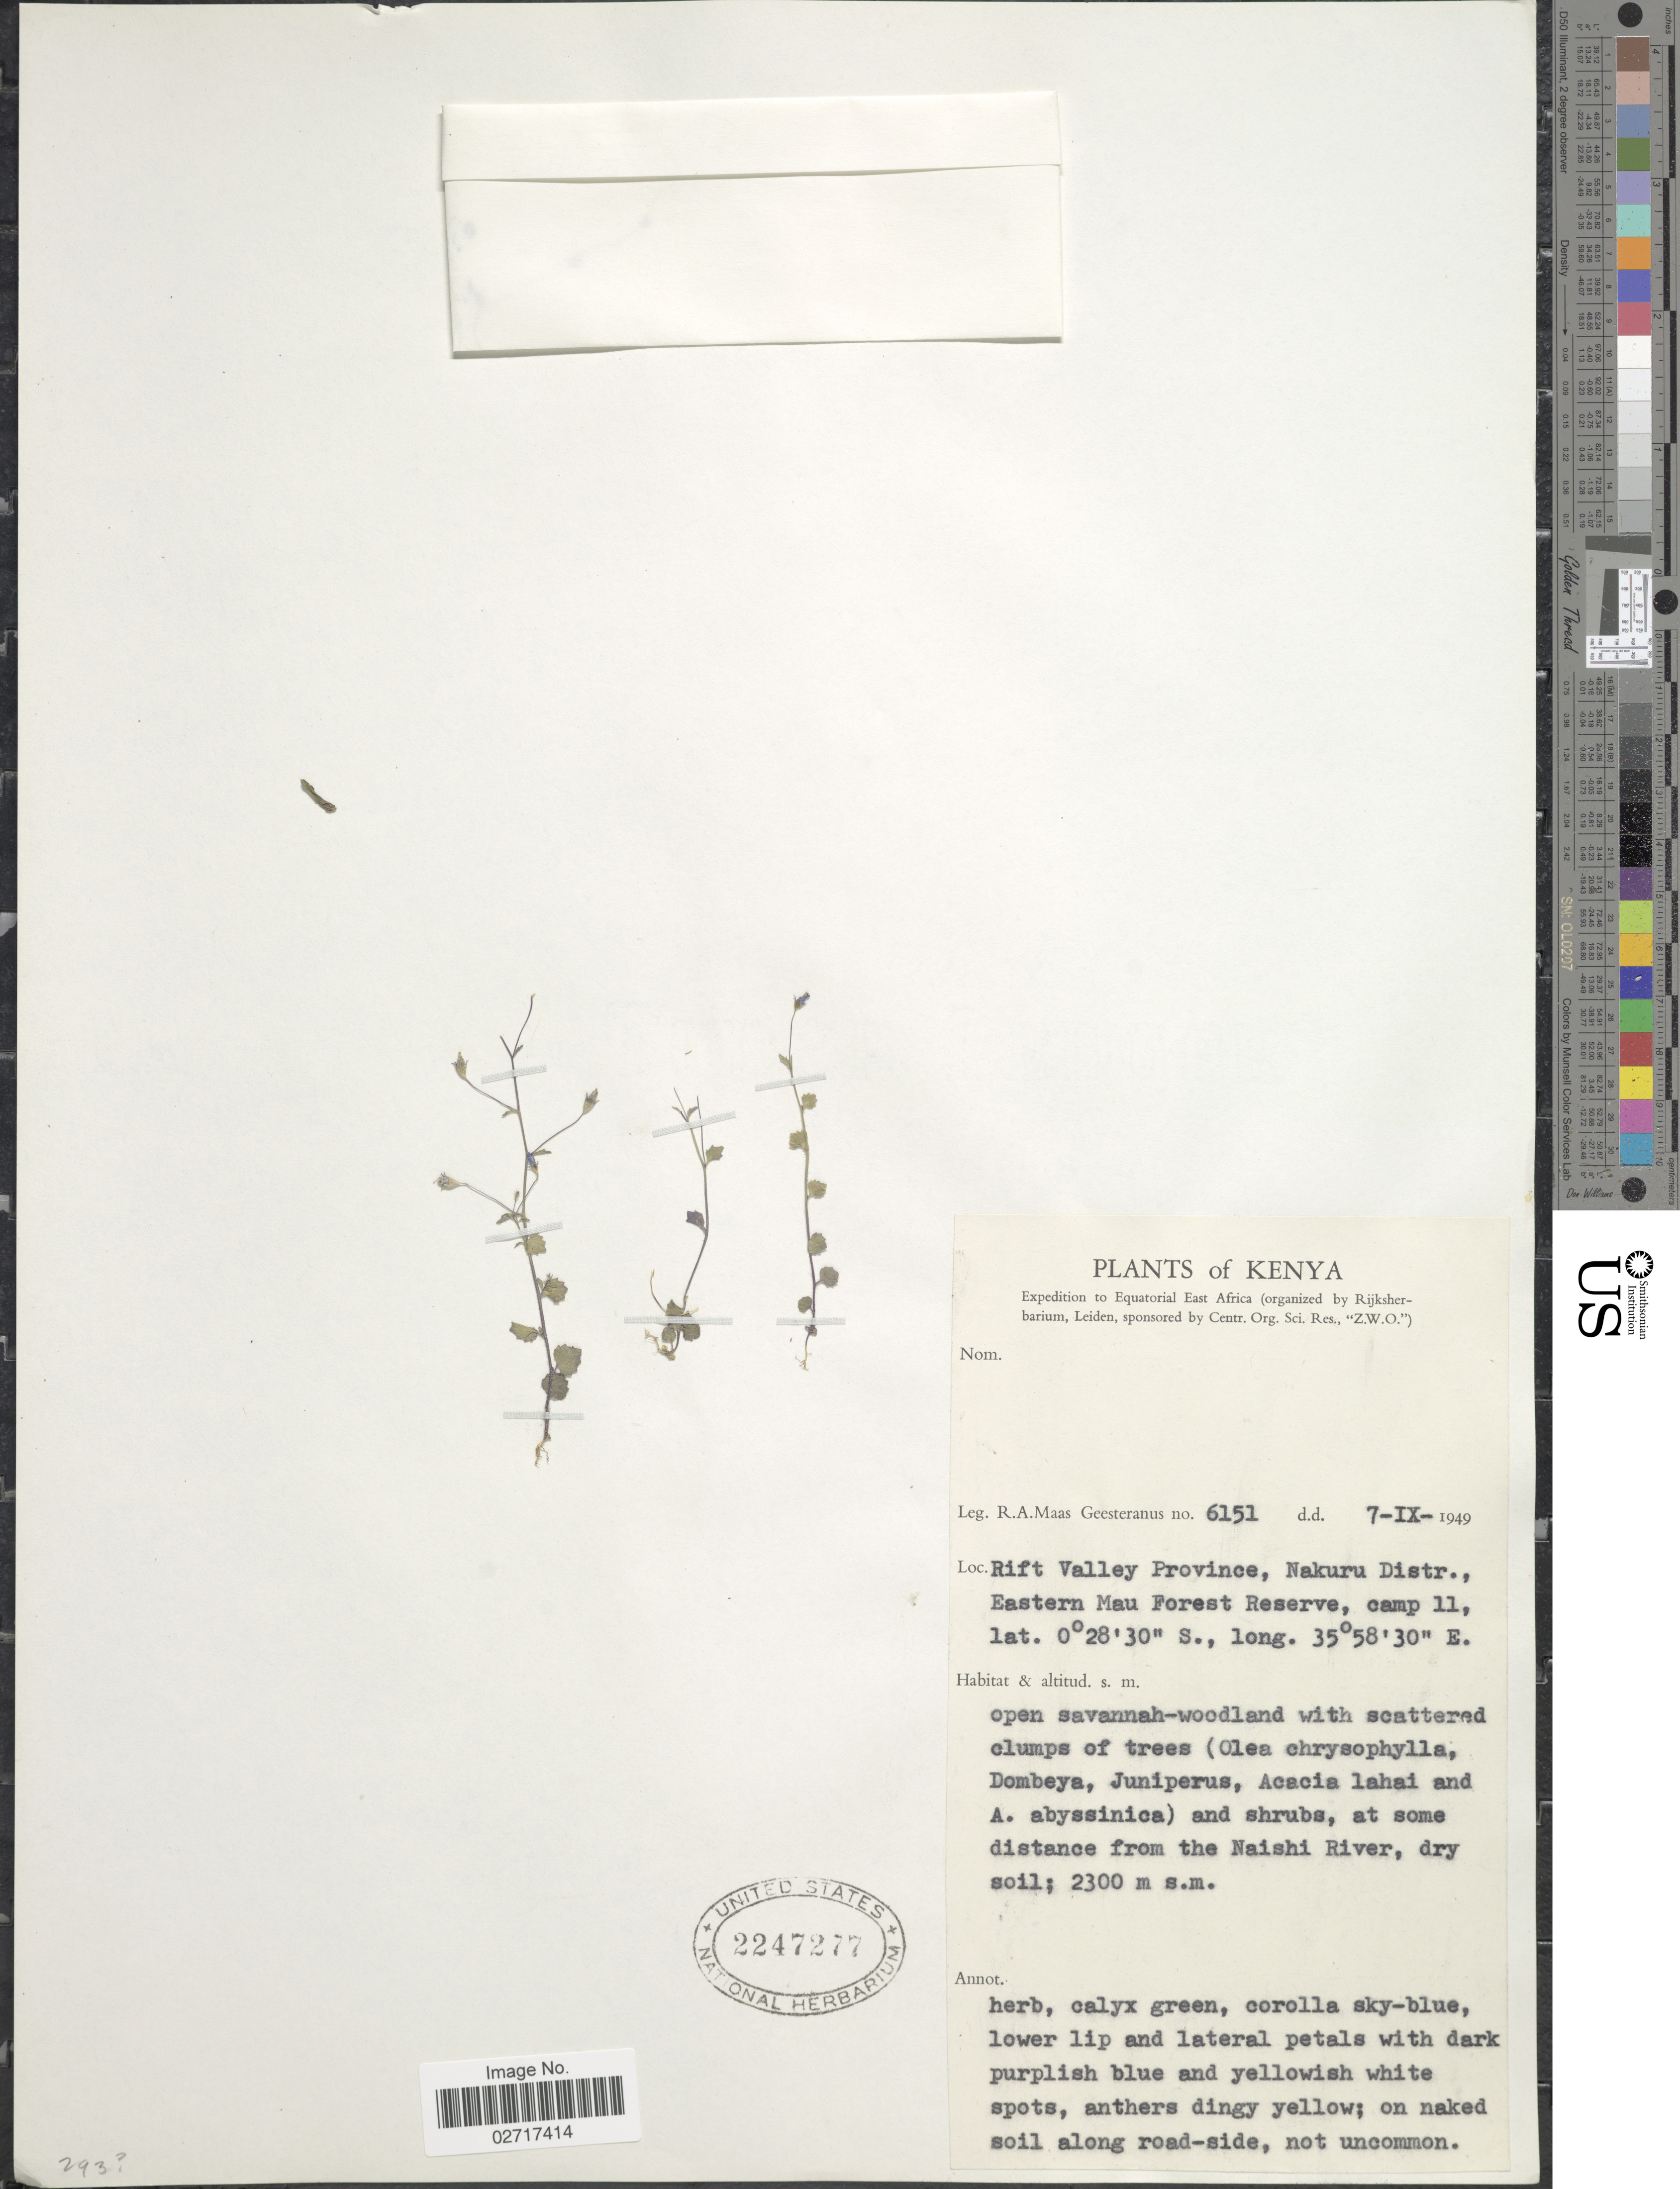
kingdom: Plantae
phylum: Tracheophyta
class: Magnoliopsida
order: Asterales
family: Campanulaceae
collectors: R. A. Maas Geesteranus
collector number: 6151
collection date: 1949-09-07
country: Kenya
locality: Equatorial East Africa. Rift Valley Province, Nakuru Distr., Eastern Mau Forest Reserve, camp 11.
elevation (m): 2300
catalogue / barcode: US 2247277